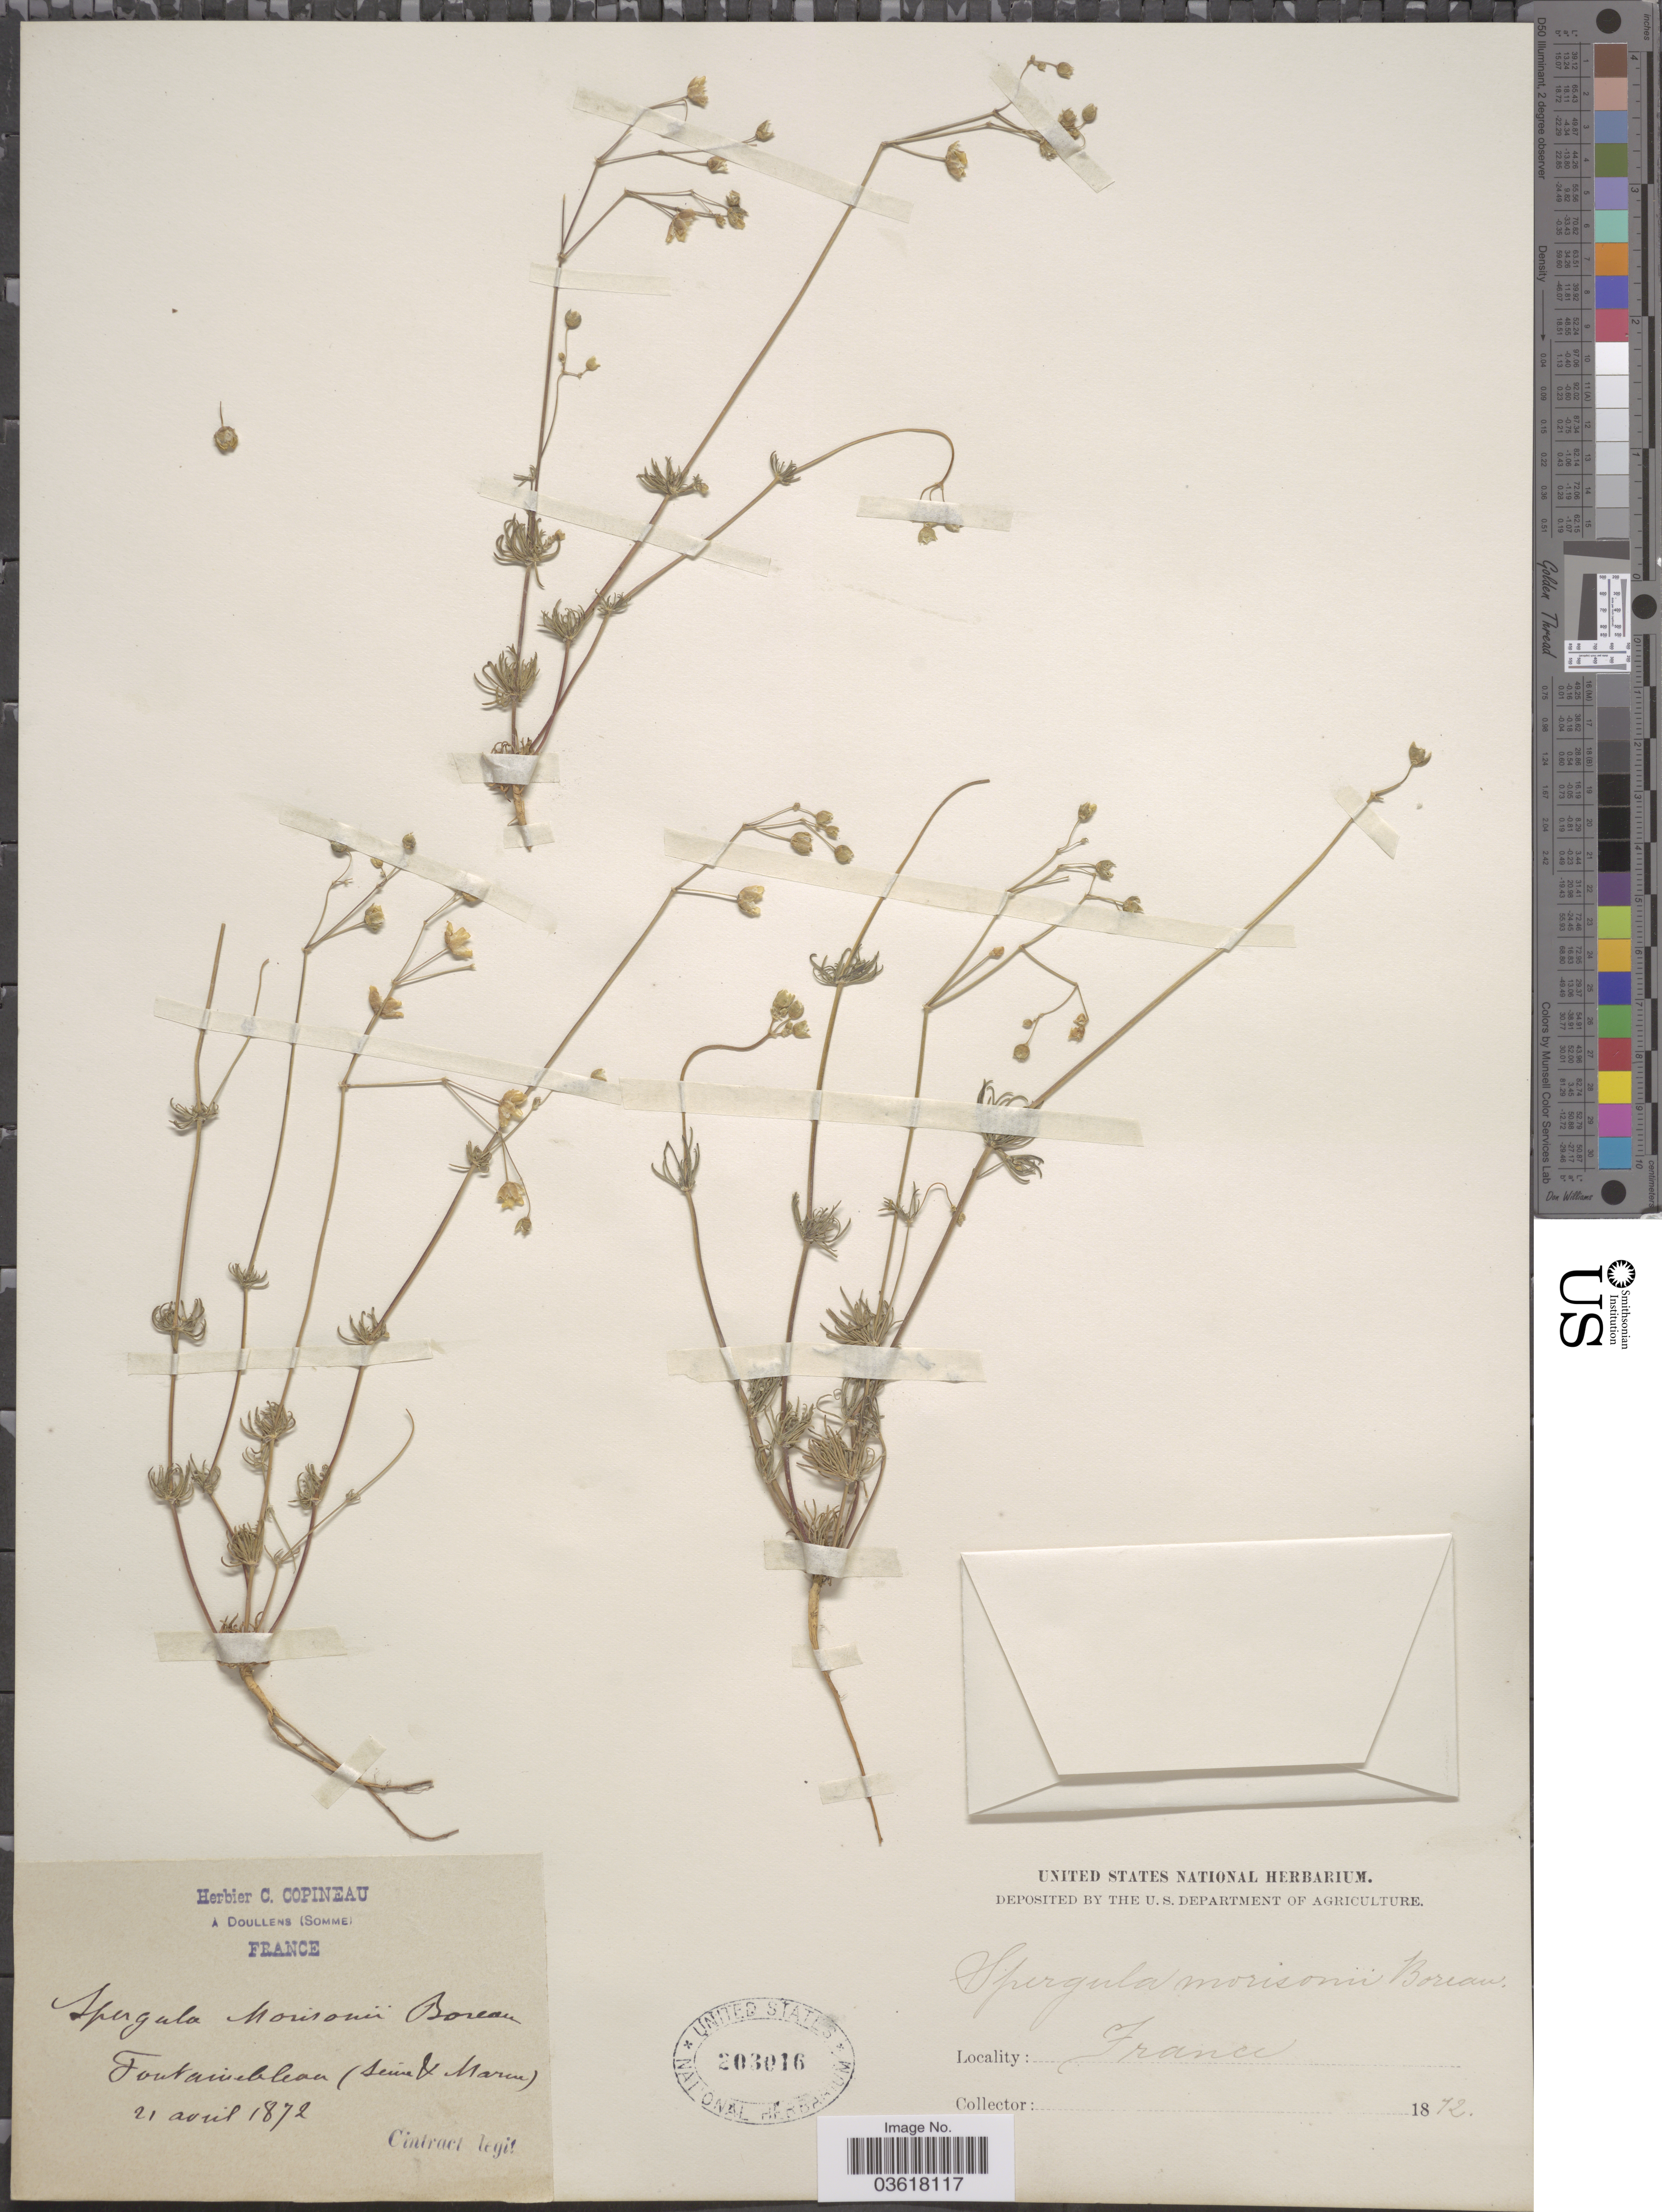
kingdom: Plantae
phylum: Tracheophyta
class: Magnoliopsida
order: Caryophyllales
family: Caryophyllaceae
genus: Spergula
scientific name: Spergula morisonii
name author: Boreau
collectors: Cintract, --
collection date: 1872-04-21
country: France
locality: Fontainebleau (Seine & Marne).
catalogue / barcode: US 203016